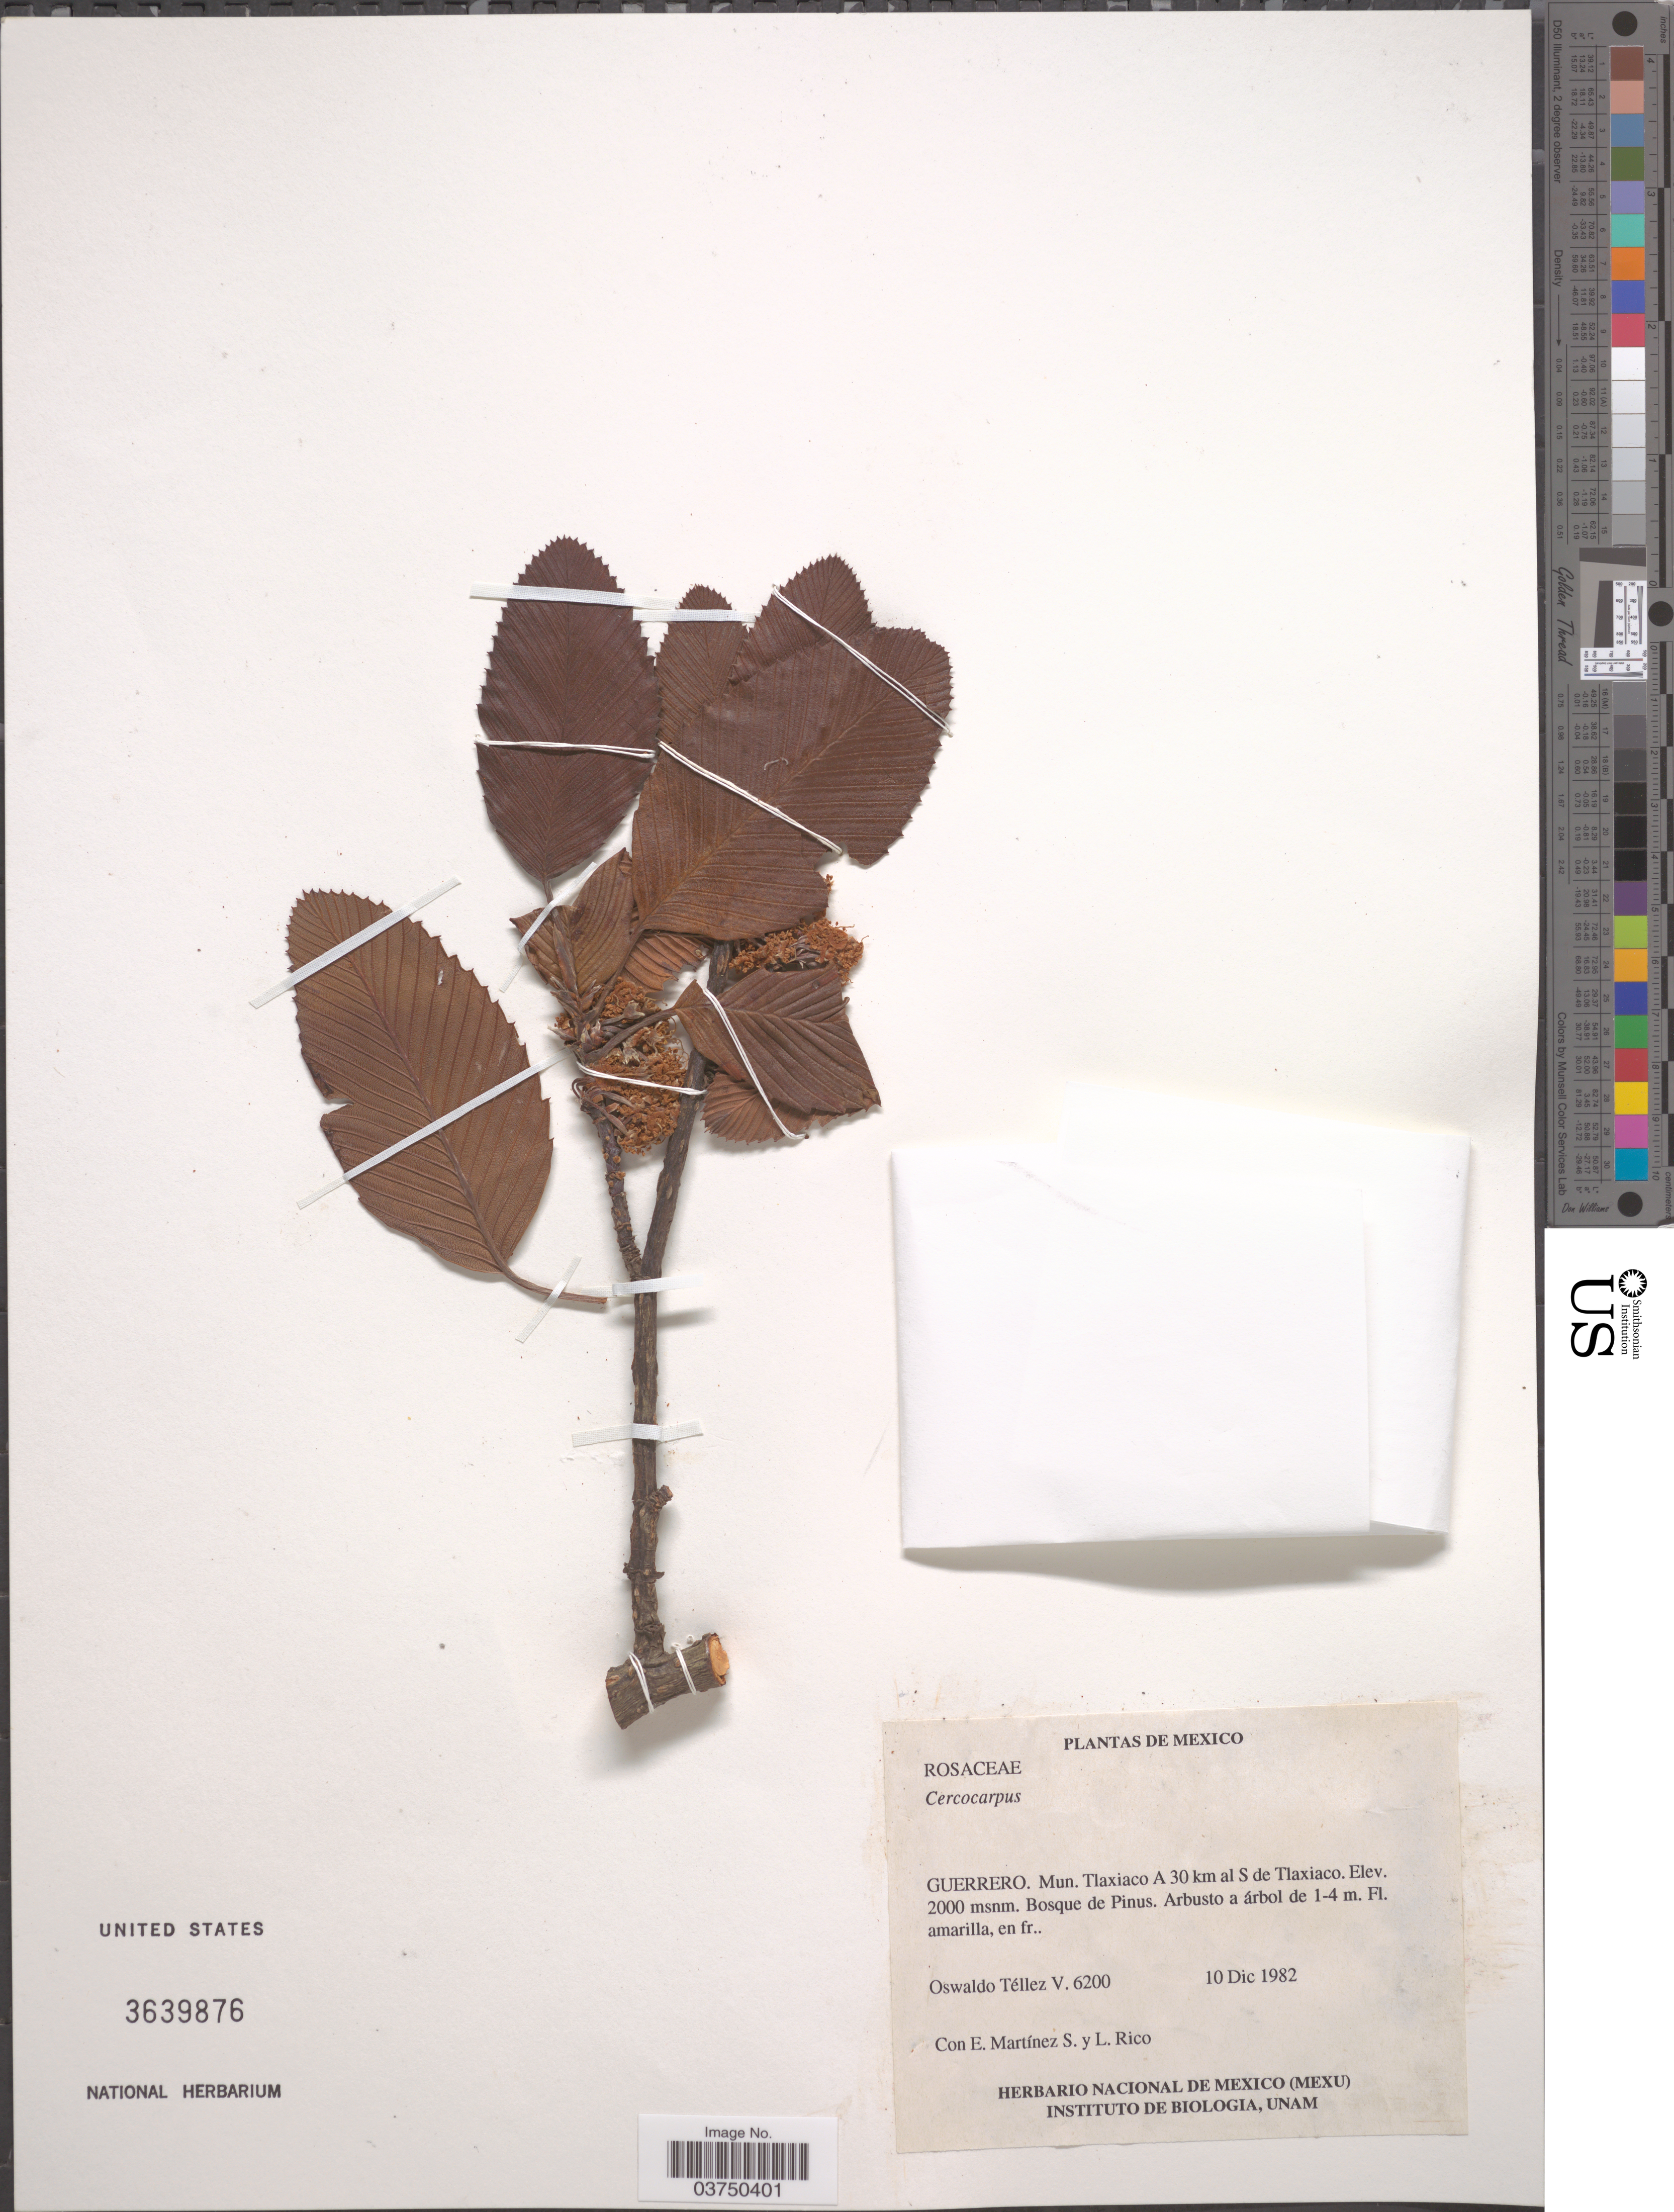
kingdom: Plantae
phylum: Tracheophyta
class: Magnoliopsida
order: Rosales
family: Rosaceae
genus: Cercocarpus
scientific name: Cercocarpus sp.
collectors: O. Téllez V., E. M. Martínez S. & L. Rico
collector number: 6200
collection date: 1982-12-10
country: Mexico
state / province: Guerrero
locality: Mun. Tlaxiaco A 30 km al S de Tlaxiaco.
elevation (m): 2000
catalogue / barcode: US 3639876